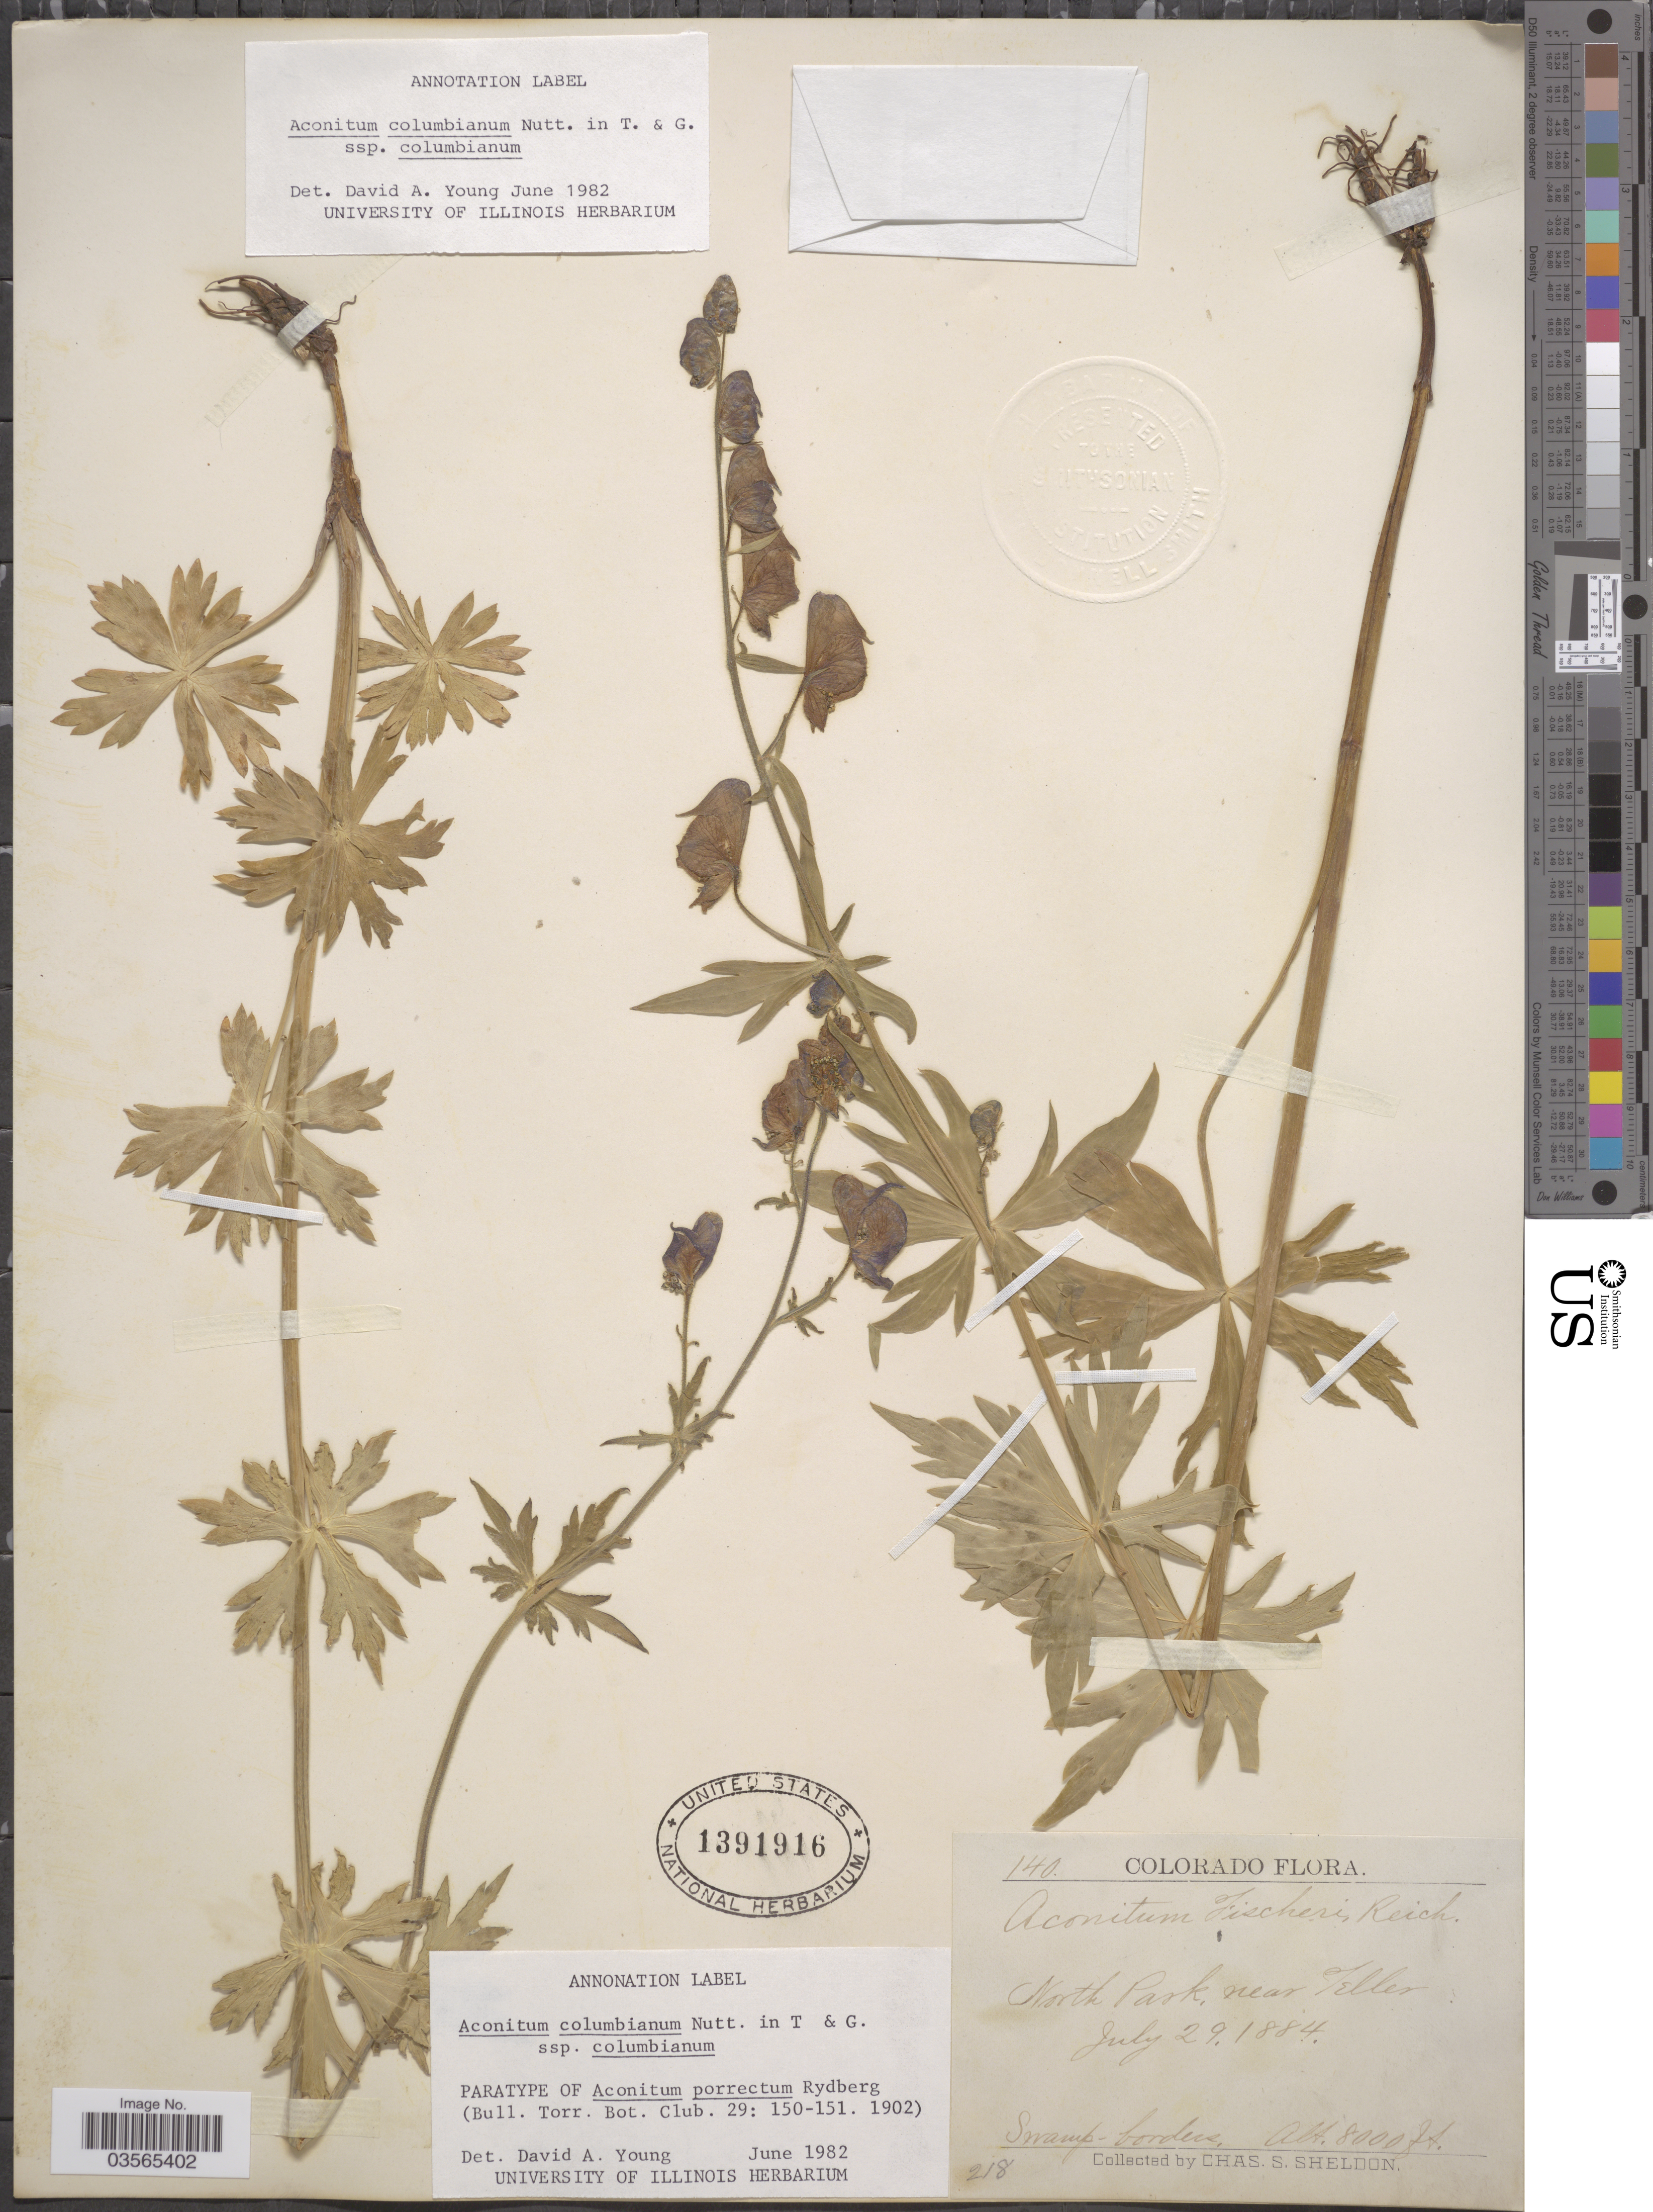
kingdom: Plantae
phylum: Tracheophyta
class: Magnoliopsida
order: Ranunculales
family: Ranunculaceae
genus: Aconitum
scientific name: Aconitum columbianum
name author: Nutt.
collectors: C. S. Sheldon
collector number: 218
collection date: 1884-07-29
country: United States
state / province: Colorado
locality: North Park, near Teller.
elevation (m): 2438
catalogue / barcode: US 1391916